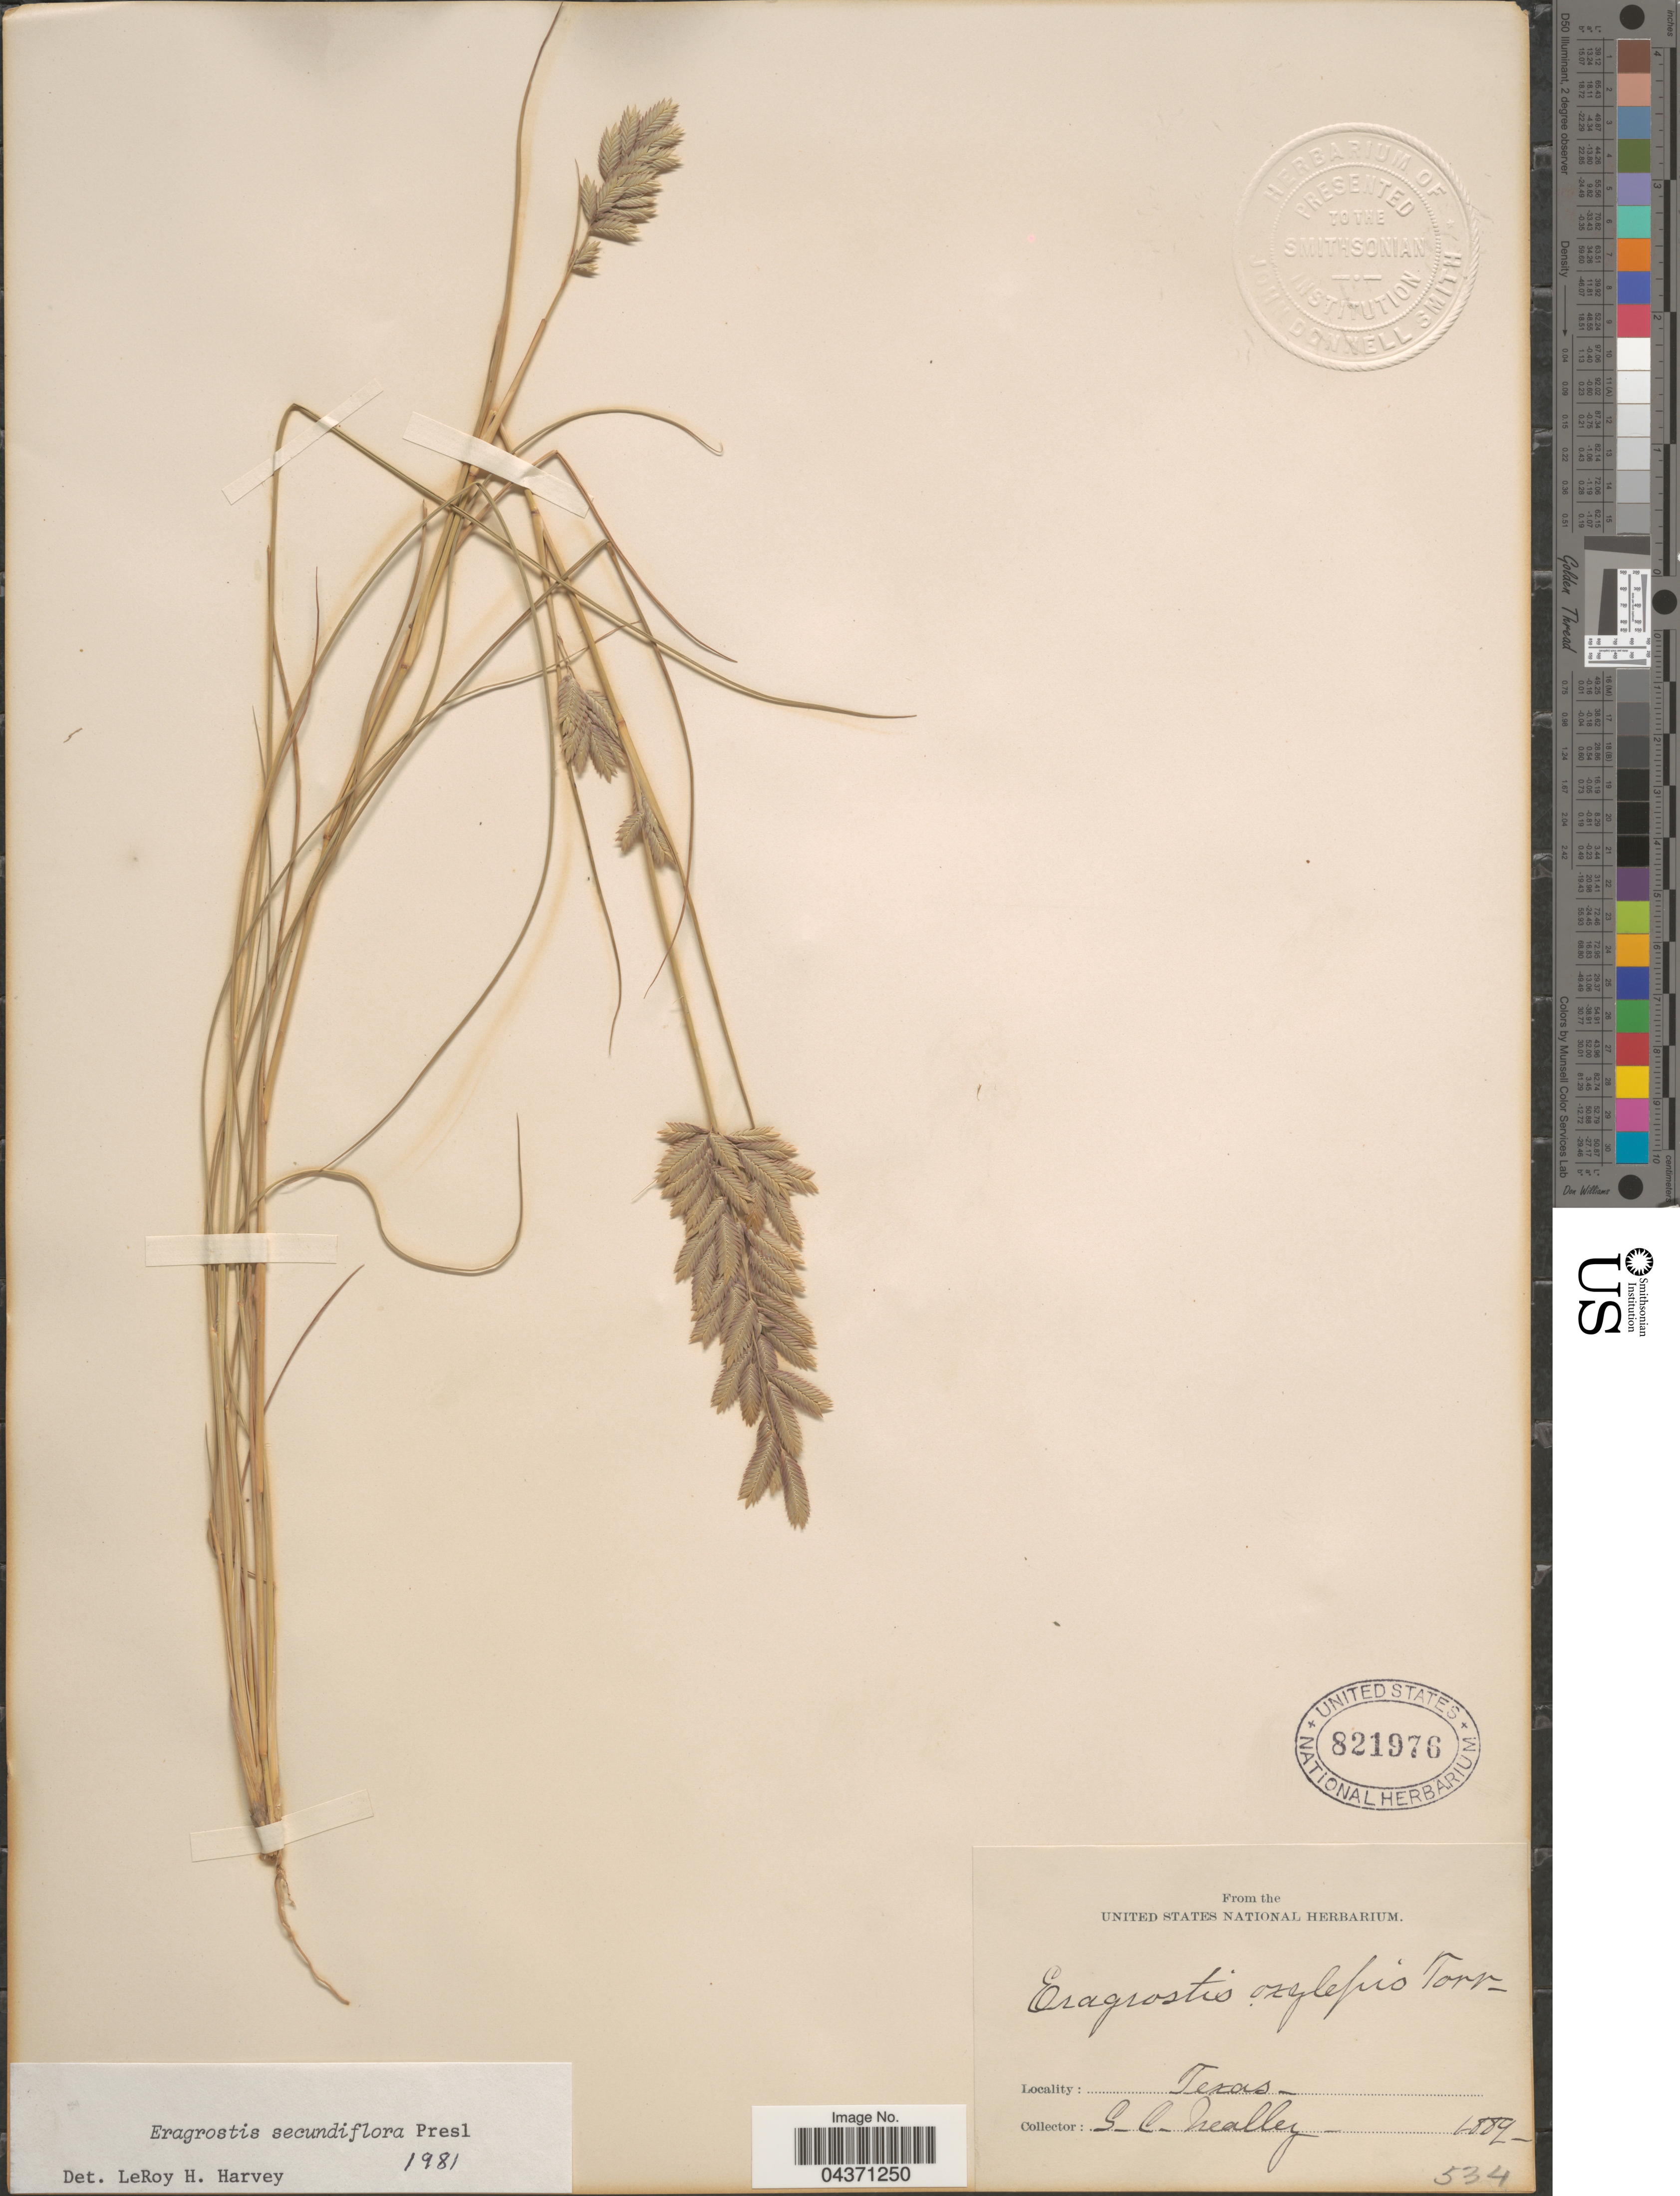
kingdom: Plantae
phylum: Tracheophyta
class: Liliopsida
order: Poales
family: Poaceae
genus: Eragrostis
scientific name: Eragrostis secundiflora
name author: J. Presl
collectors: G. C. Nealley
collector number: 534?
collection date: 1889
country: United States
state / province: Texas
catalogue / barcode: US 821976